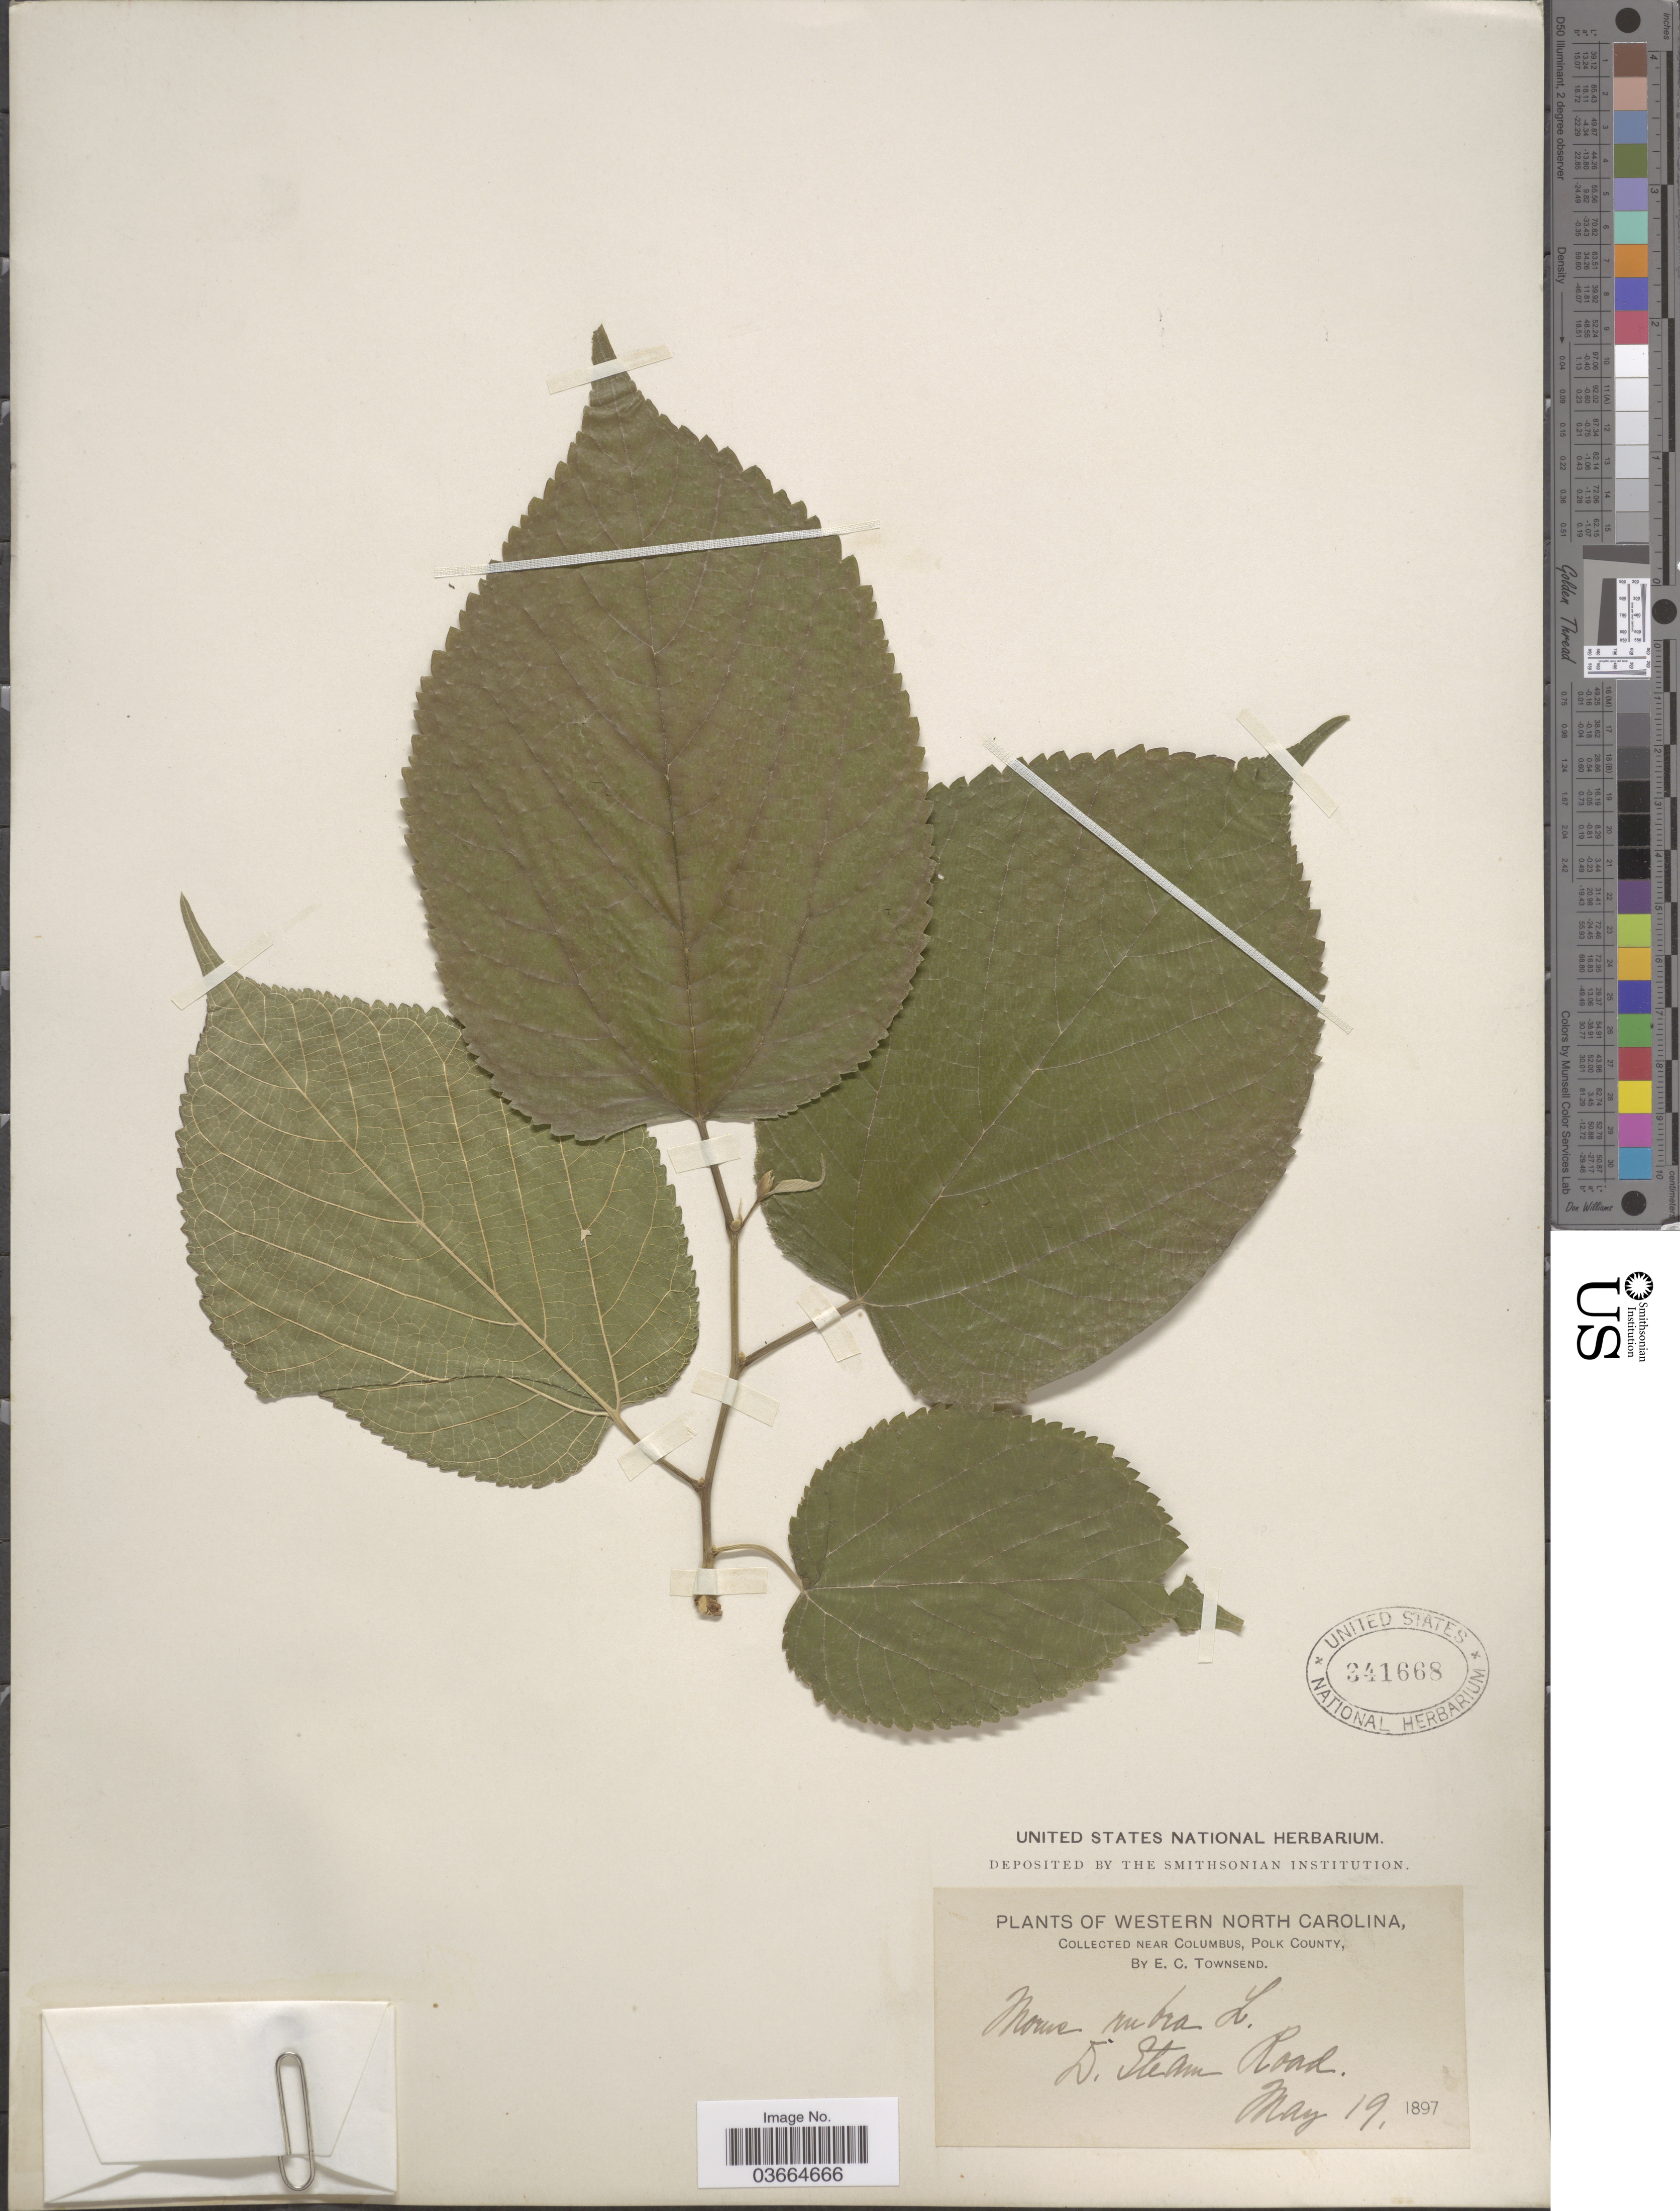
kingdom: Plantae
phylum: Tracheophyta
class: Magnoliopsida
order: Rosales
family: Moraceae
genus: Morus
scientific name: Morus rubra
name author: L.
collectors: E. C. Townsend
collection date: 1897-05-19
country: United States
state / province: North Carolina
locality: Western North Carolina. Near Columbus, Polk County. D. Steam Road.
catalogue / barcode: US 341668